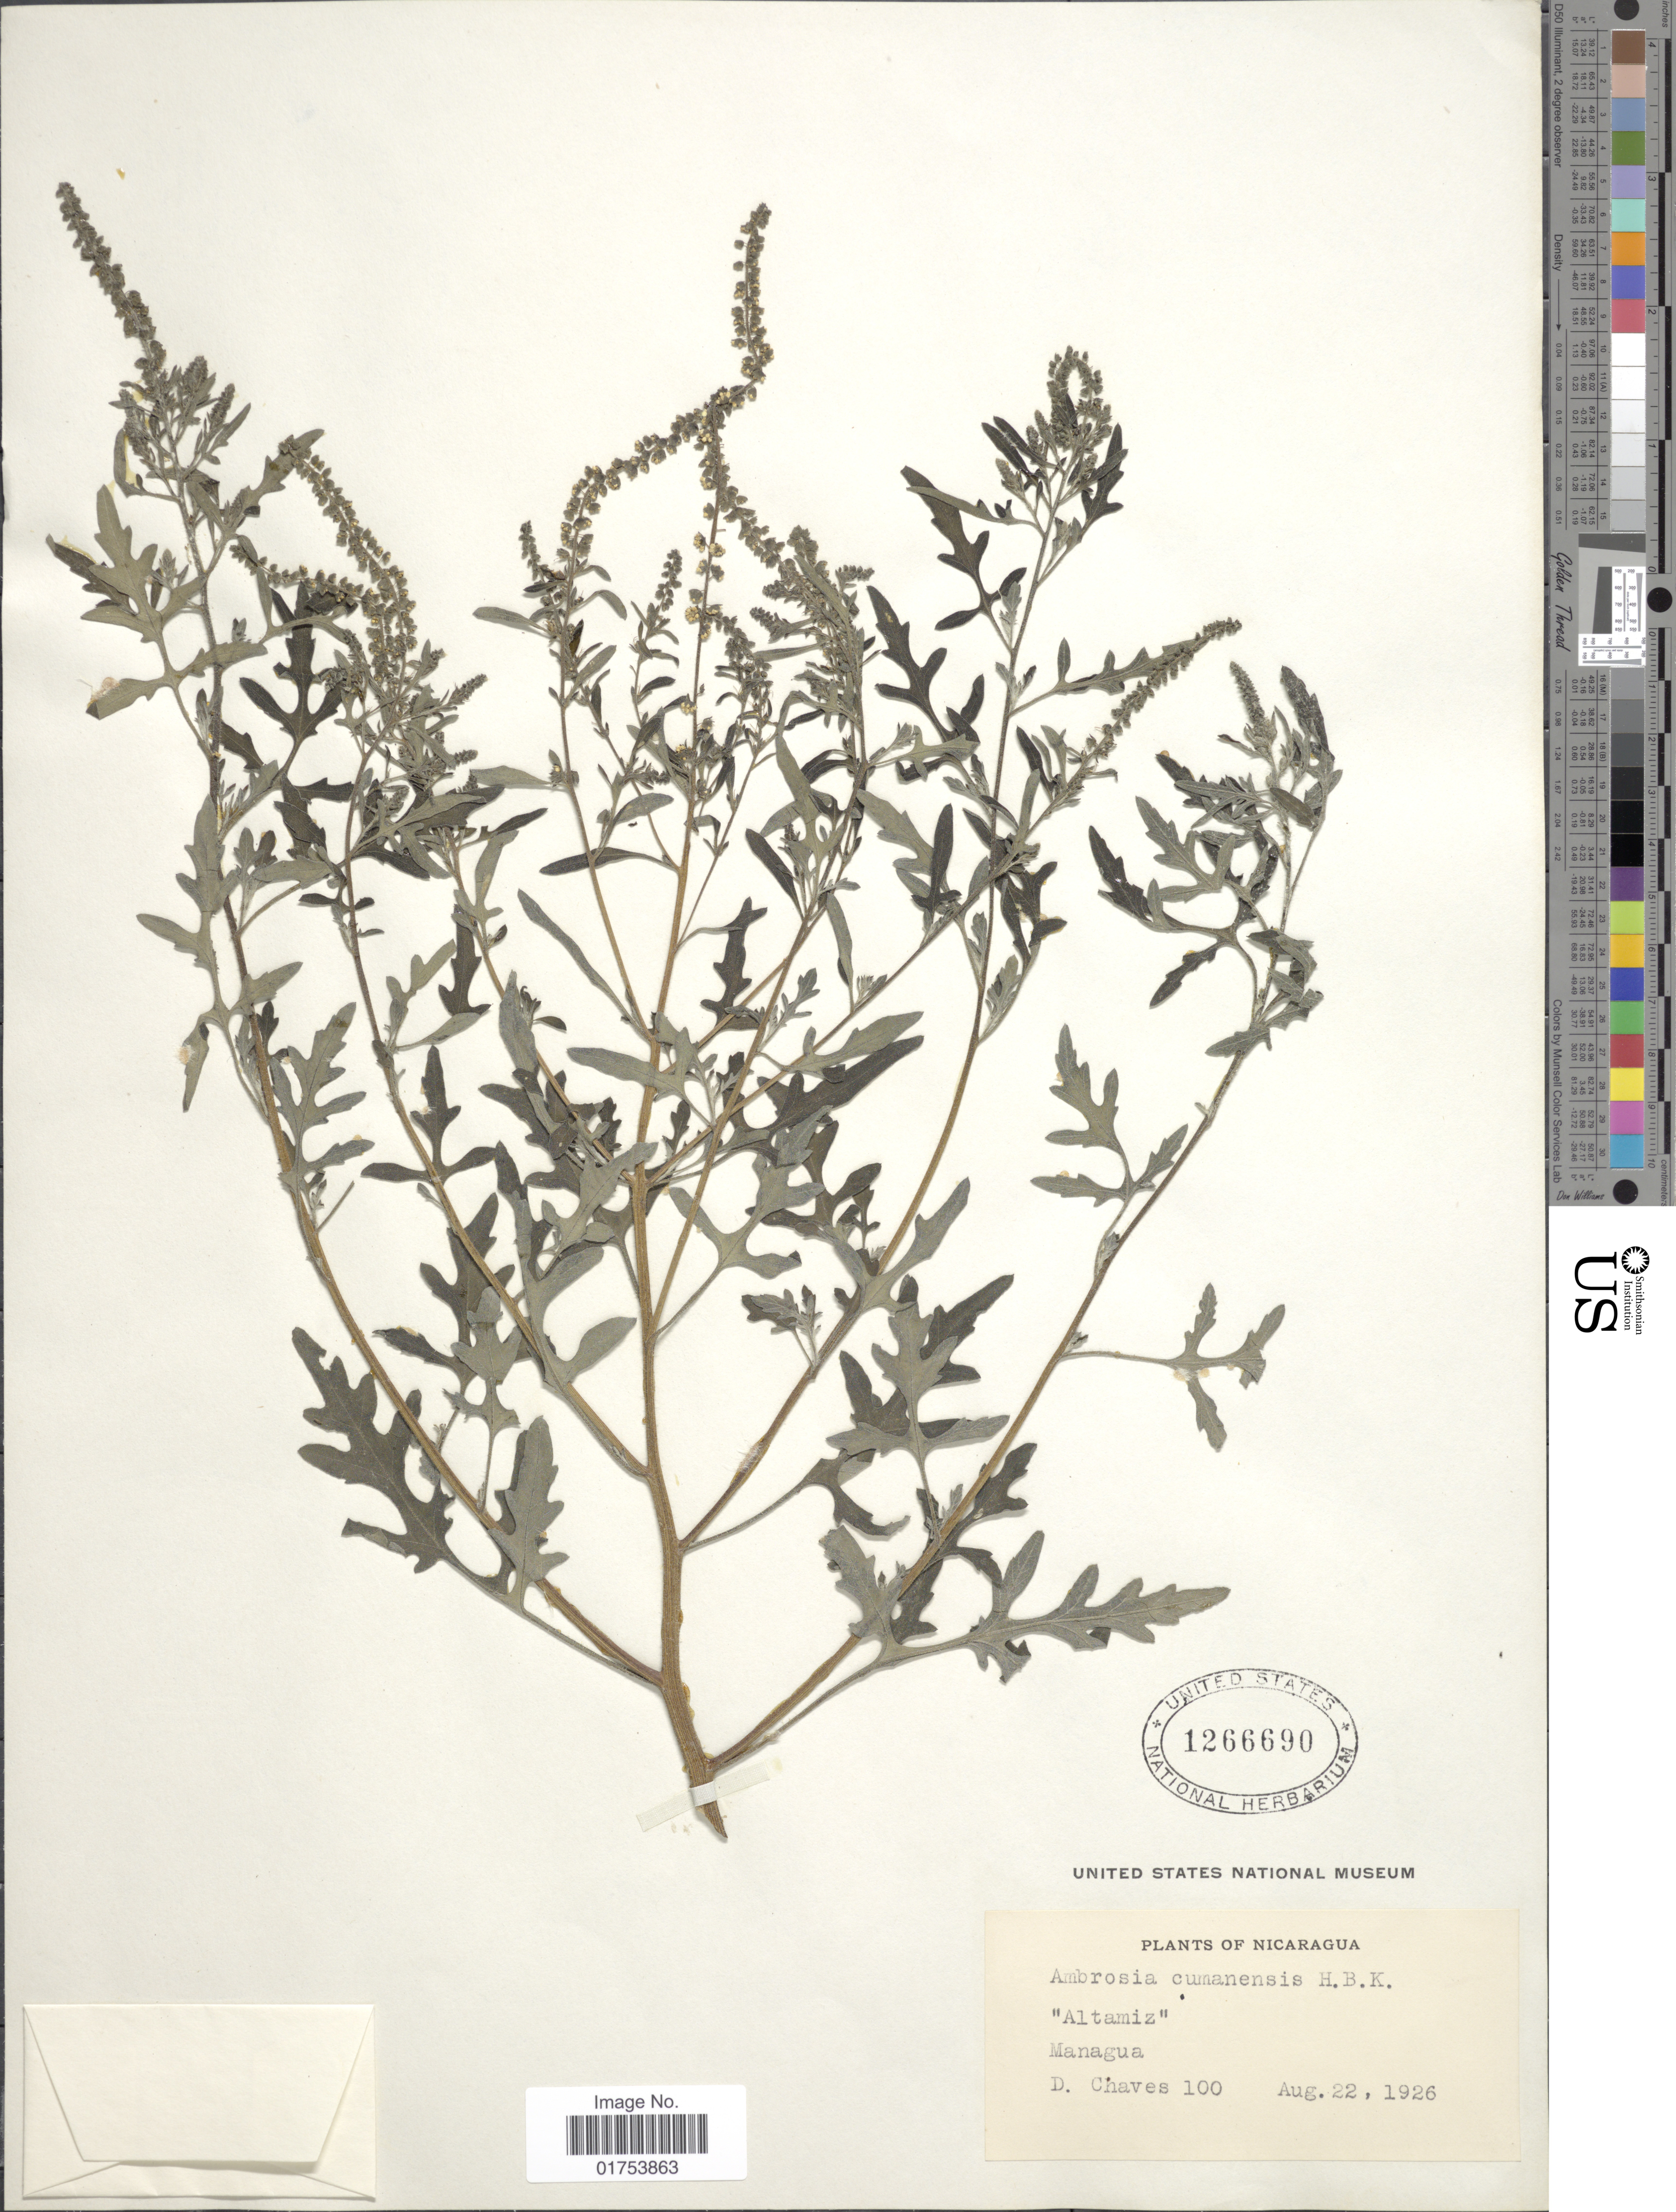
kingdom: Plantae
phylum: Tracheophyta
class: Magnoliopsida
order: Asterales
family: Asteraceae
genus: Ambrosia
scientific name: Ambrosia cumanensis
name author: Kunth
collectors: D. Chaves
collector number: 100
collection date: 1926-08-22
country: Nicaragua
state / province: Managua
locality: Altamiz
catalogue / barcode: US 1266690